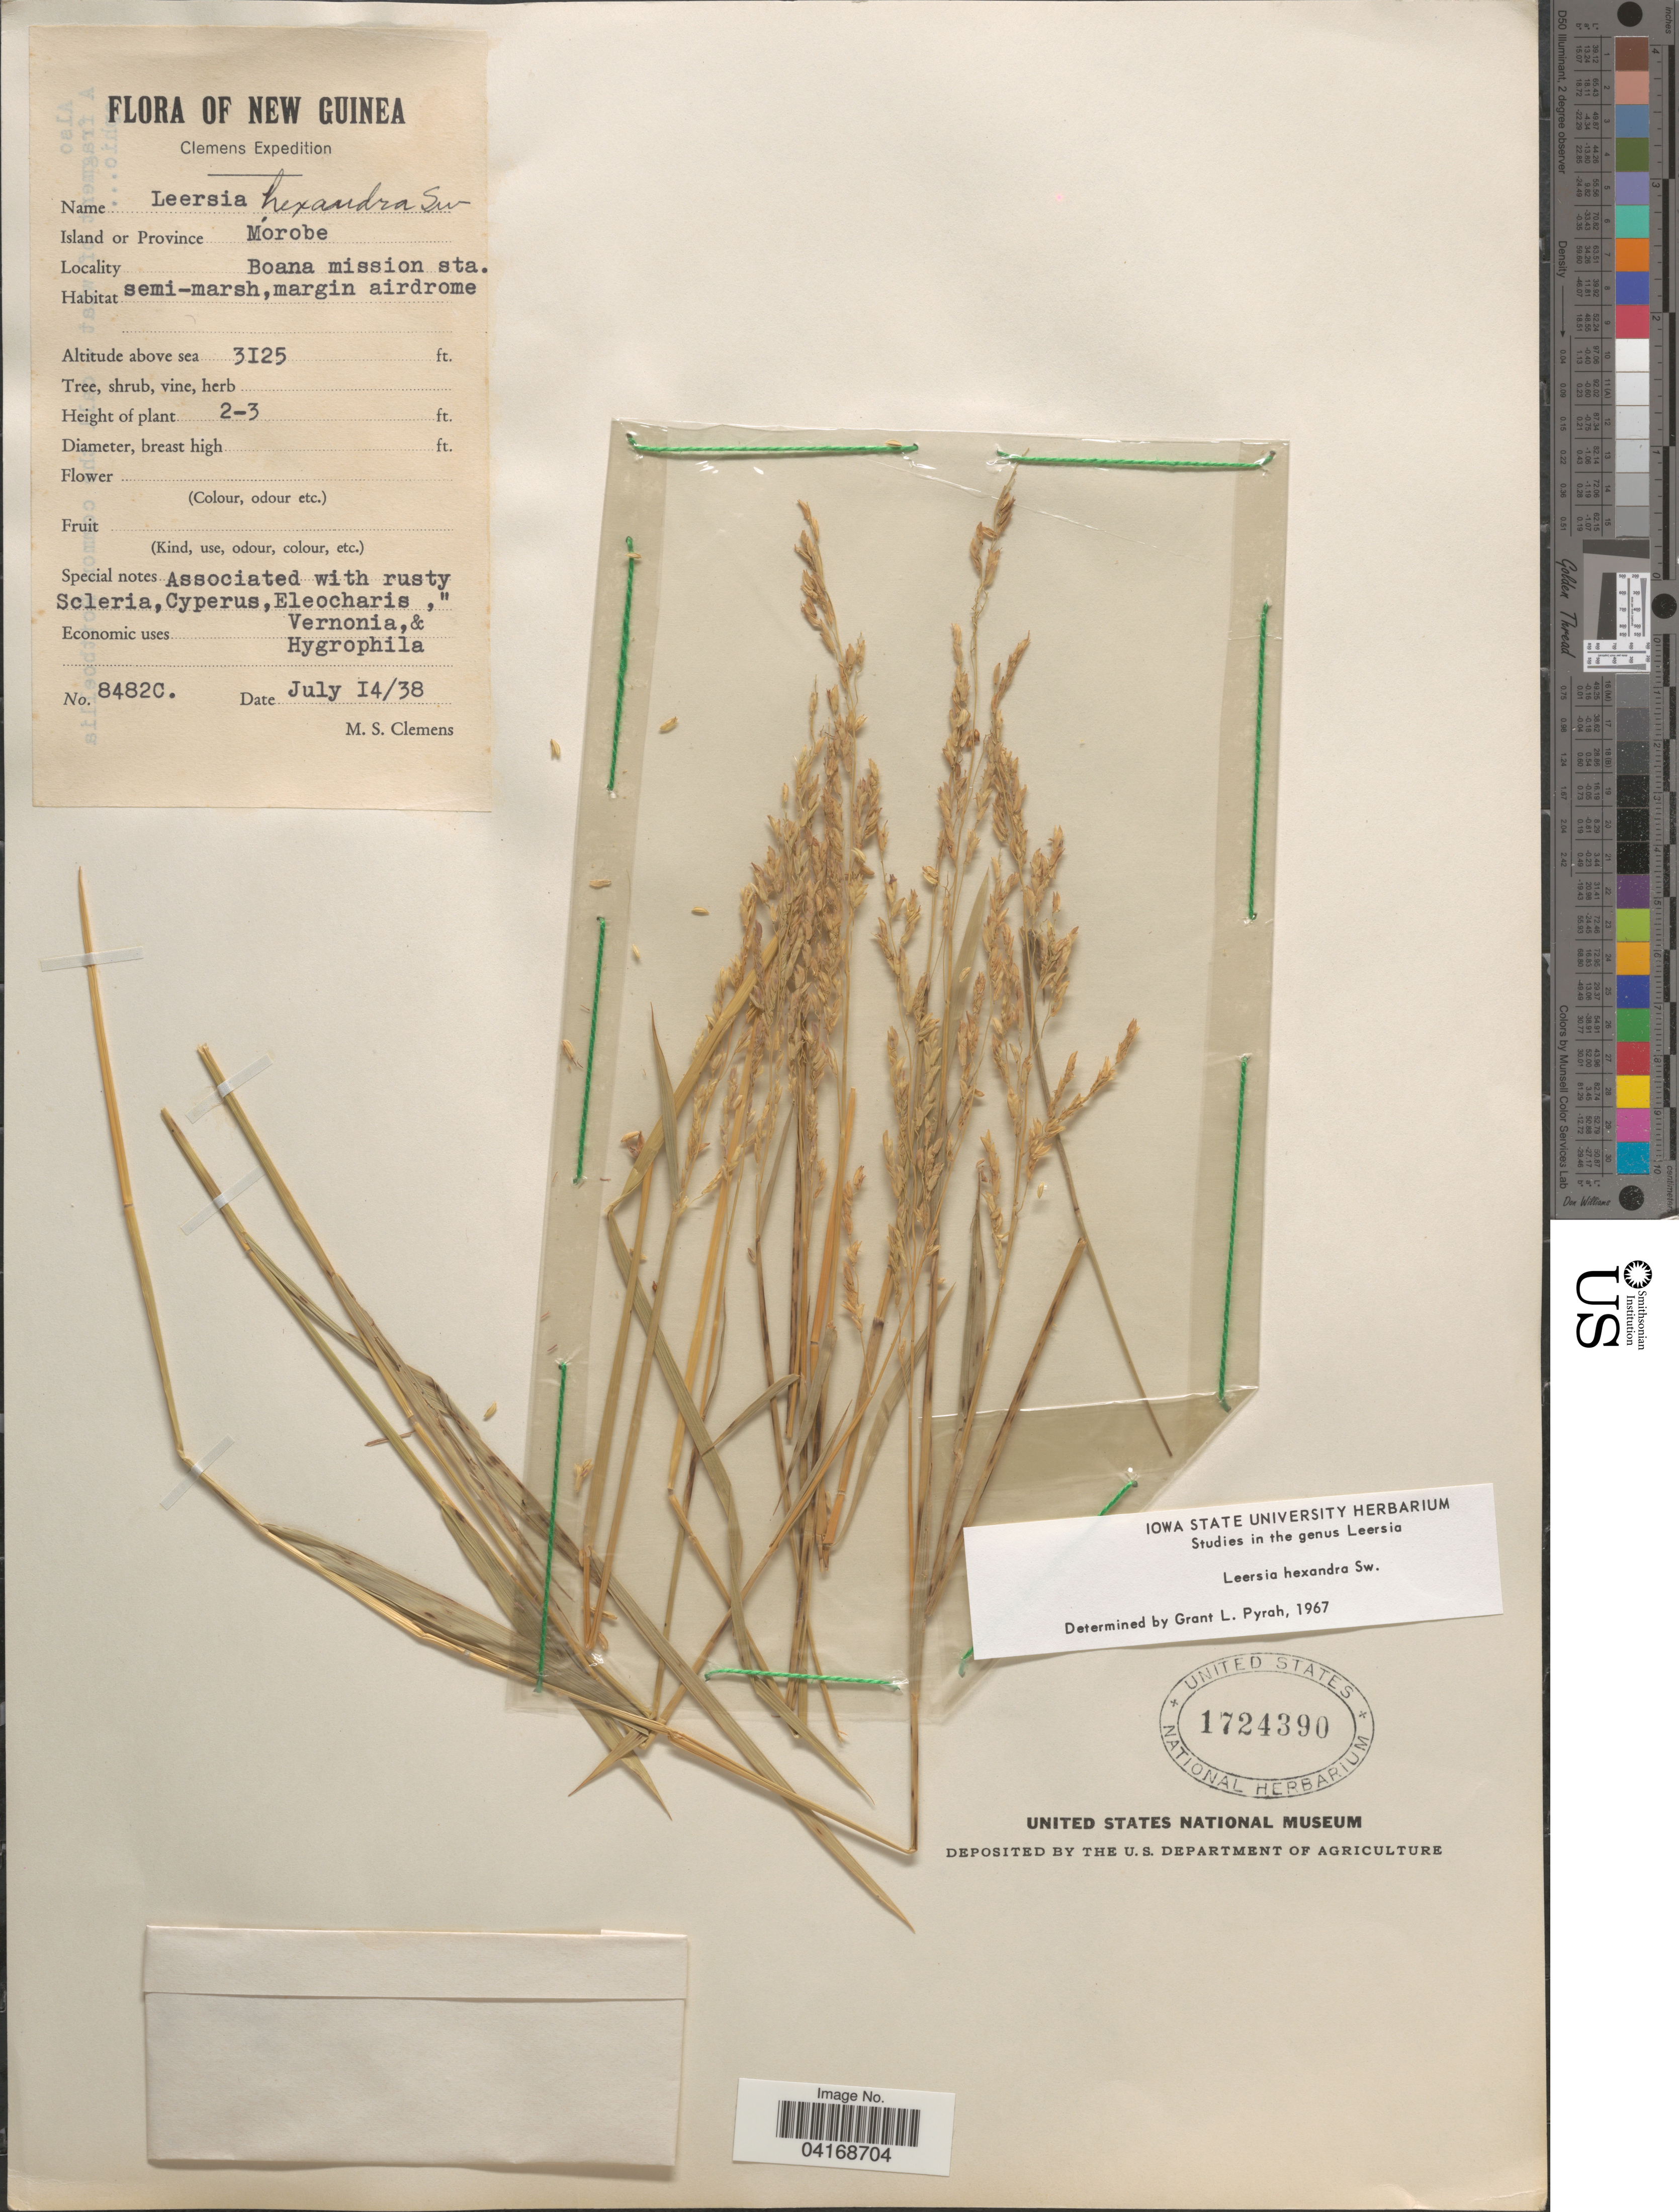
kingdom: Plantae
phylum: Tracheophyta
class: Liliopsida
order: Poales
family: Poaceae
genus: Leersia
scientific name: Leersia hexandra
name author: Sw.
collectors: M. S. Clemens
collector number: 8482C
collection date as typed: Transcribed d/m/y: 14/7/38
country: Papua New Guinea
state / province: Morobe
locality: New Guinea. Clemens Expedition. Boana mission sta.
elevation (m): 952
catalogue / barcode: US 1724390